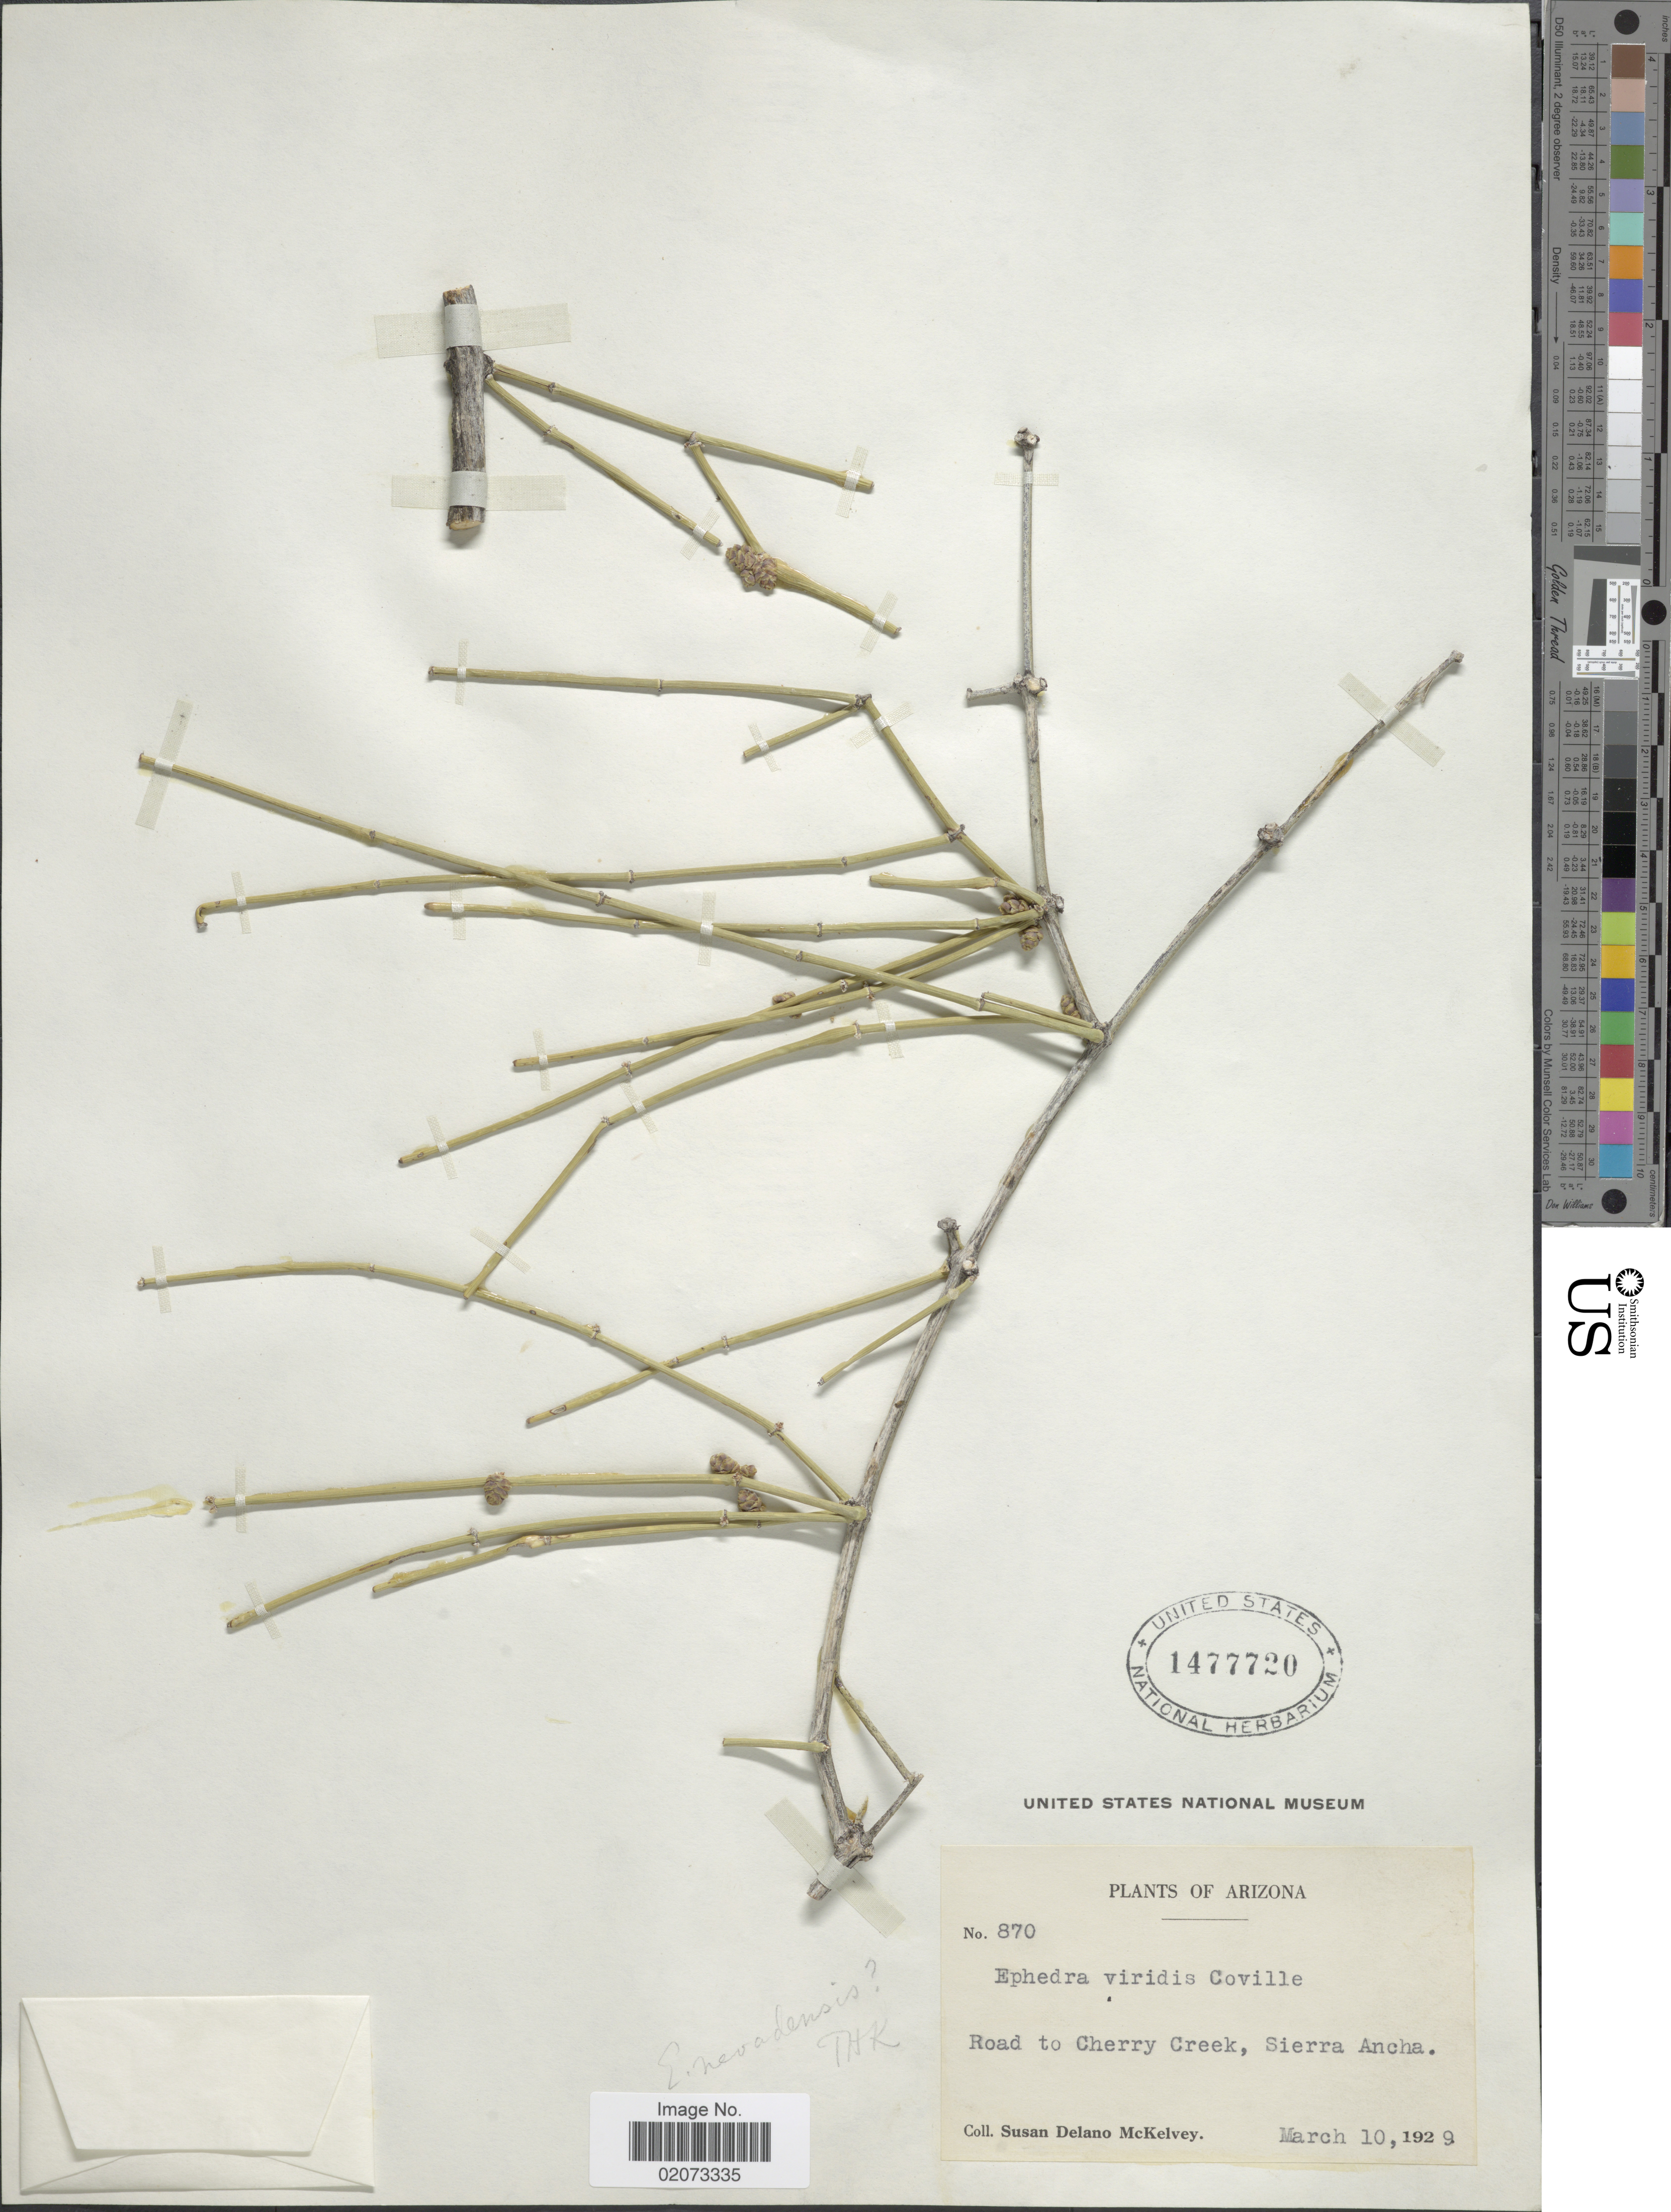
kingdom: Plantae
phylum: Tracheophyta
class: Gnetopsida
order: Ephedrales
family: Ephedraceae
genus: Ephedra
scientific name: Ephedra nevadensis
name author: S. Watson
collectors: S. A. McKelvey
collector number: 870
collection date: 1929-03-10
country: United States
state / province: Arizona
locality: Arizona. Road to Cherry Creek, Sierra Ancha.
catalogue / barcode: US 1477720